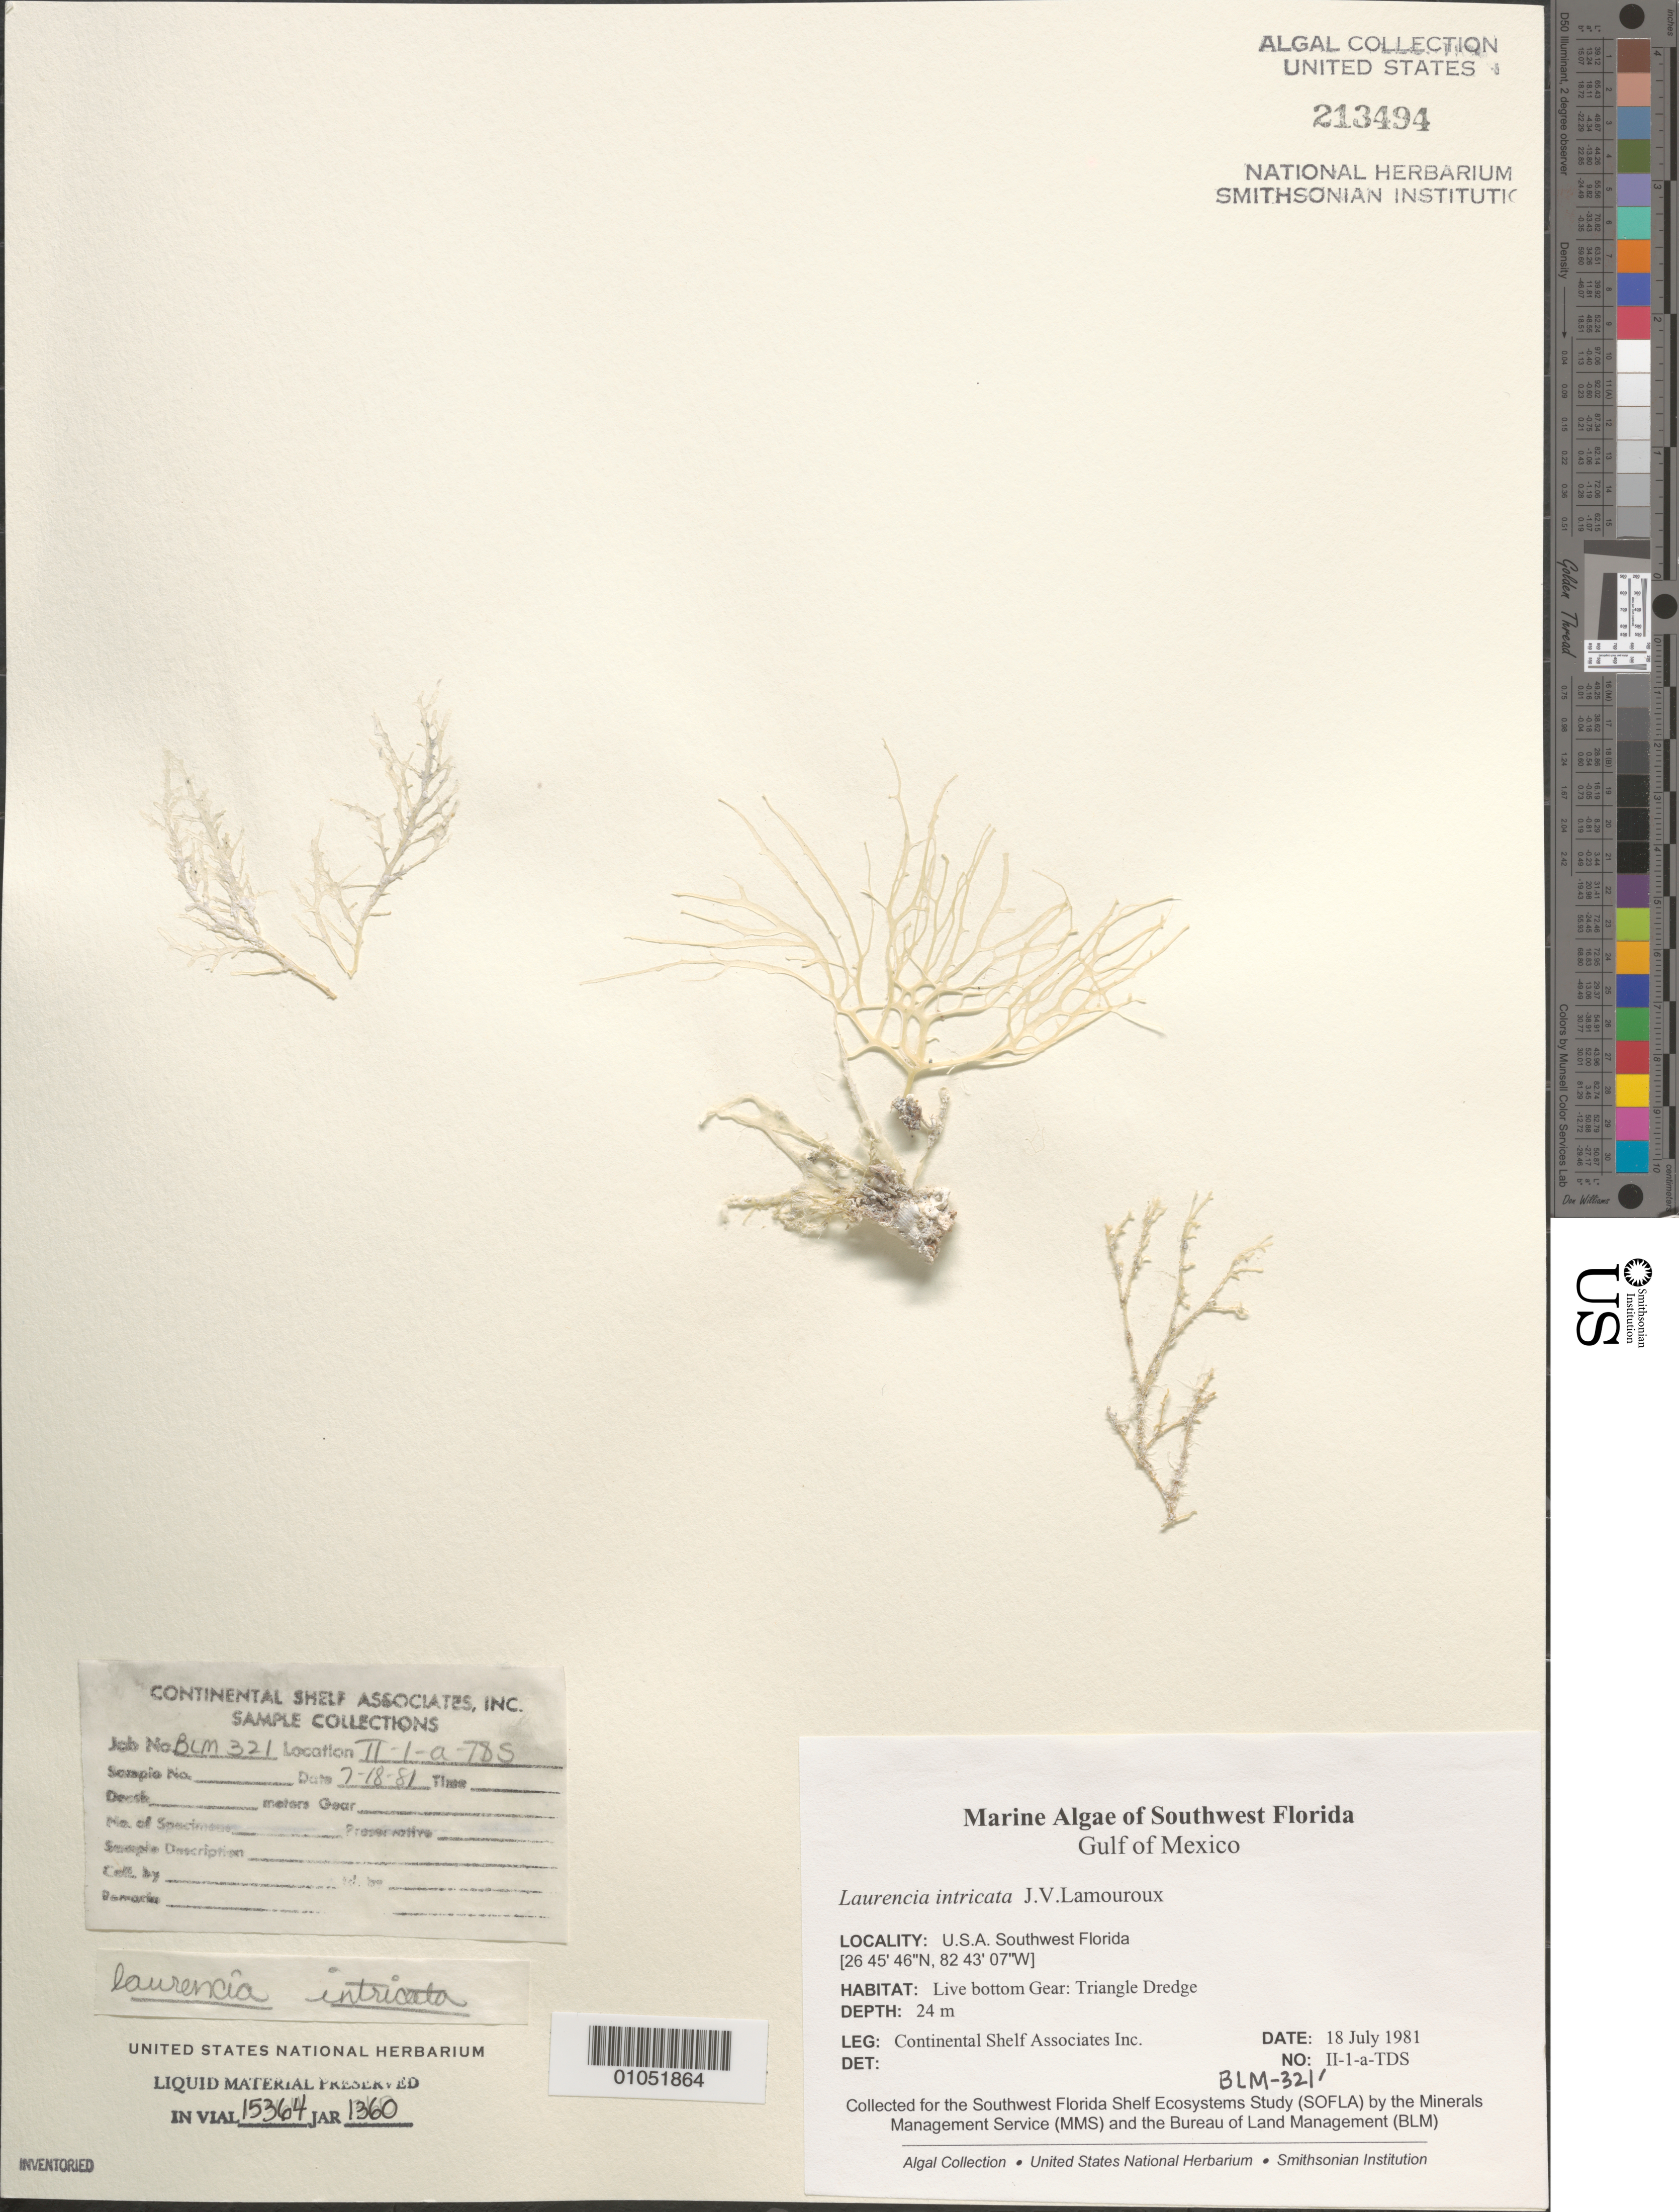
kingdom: Plantae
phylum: Rhodophyta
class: Florideophyceae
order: Ceramiales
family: Rhodomelaceae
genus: Laurencia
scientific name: Laurencia intricata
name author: J.V.Lamouroux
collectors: Continental Shelf Associates for the MMS/BLM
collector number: BLM-321-II-1-A-TDS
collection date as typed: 18 Jul 1981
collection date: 1981-07-18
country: United States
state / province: Florida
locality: Gulf of Mexico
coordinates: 26 45'46"N, 82 43'07"W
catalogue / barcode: US 213494